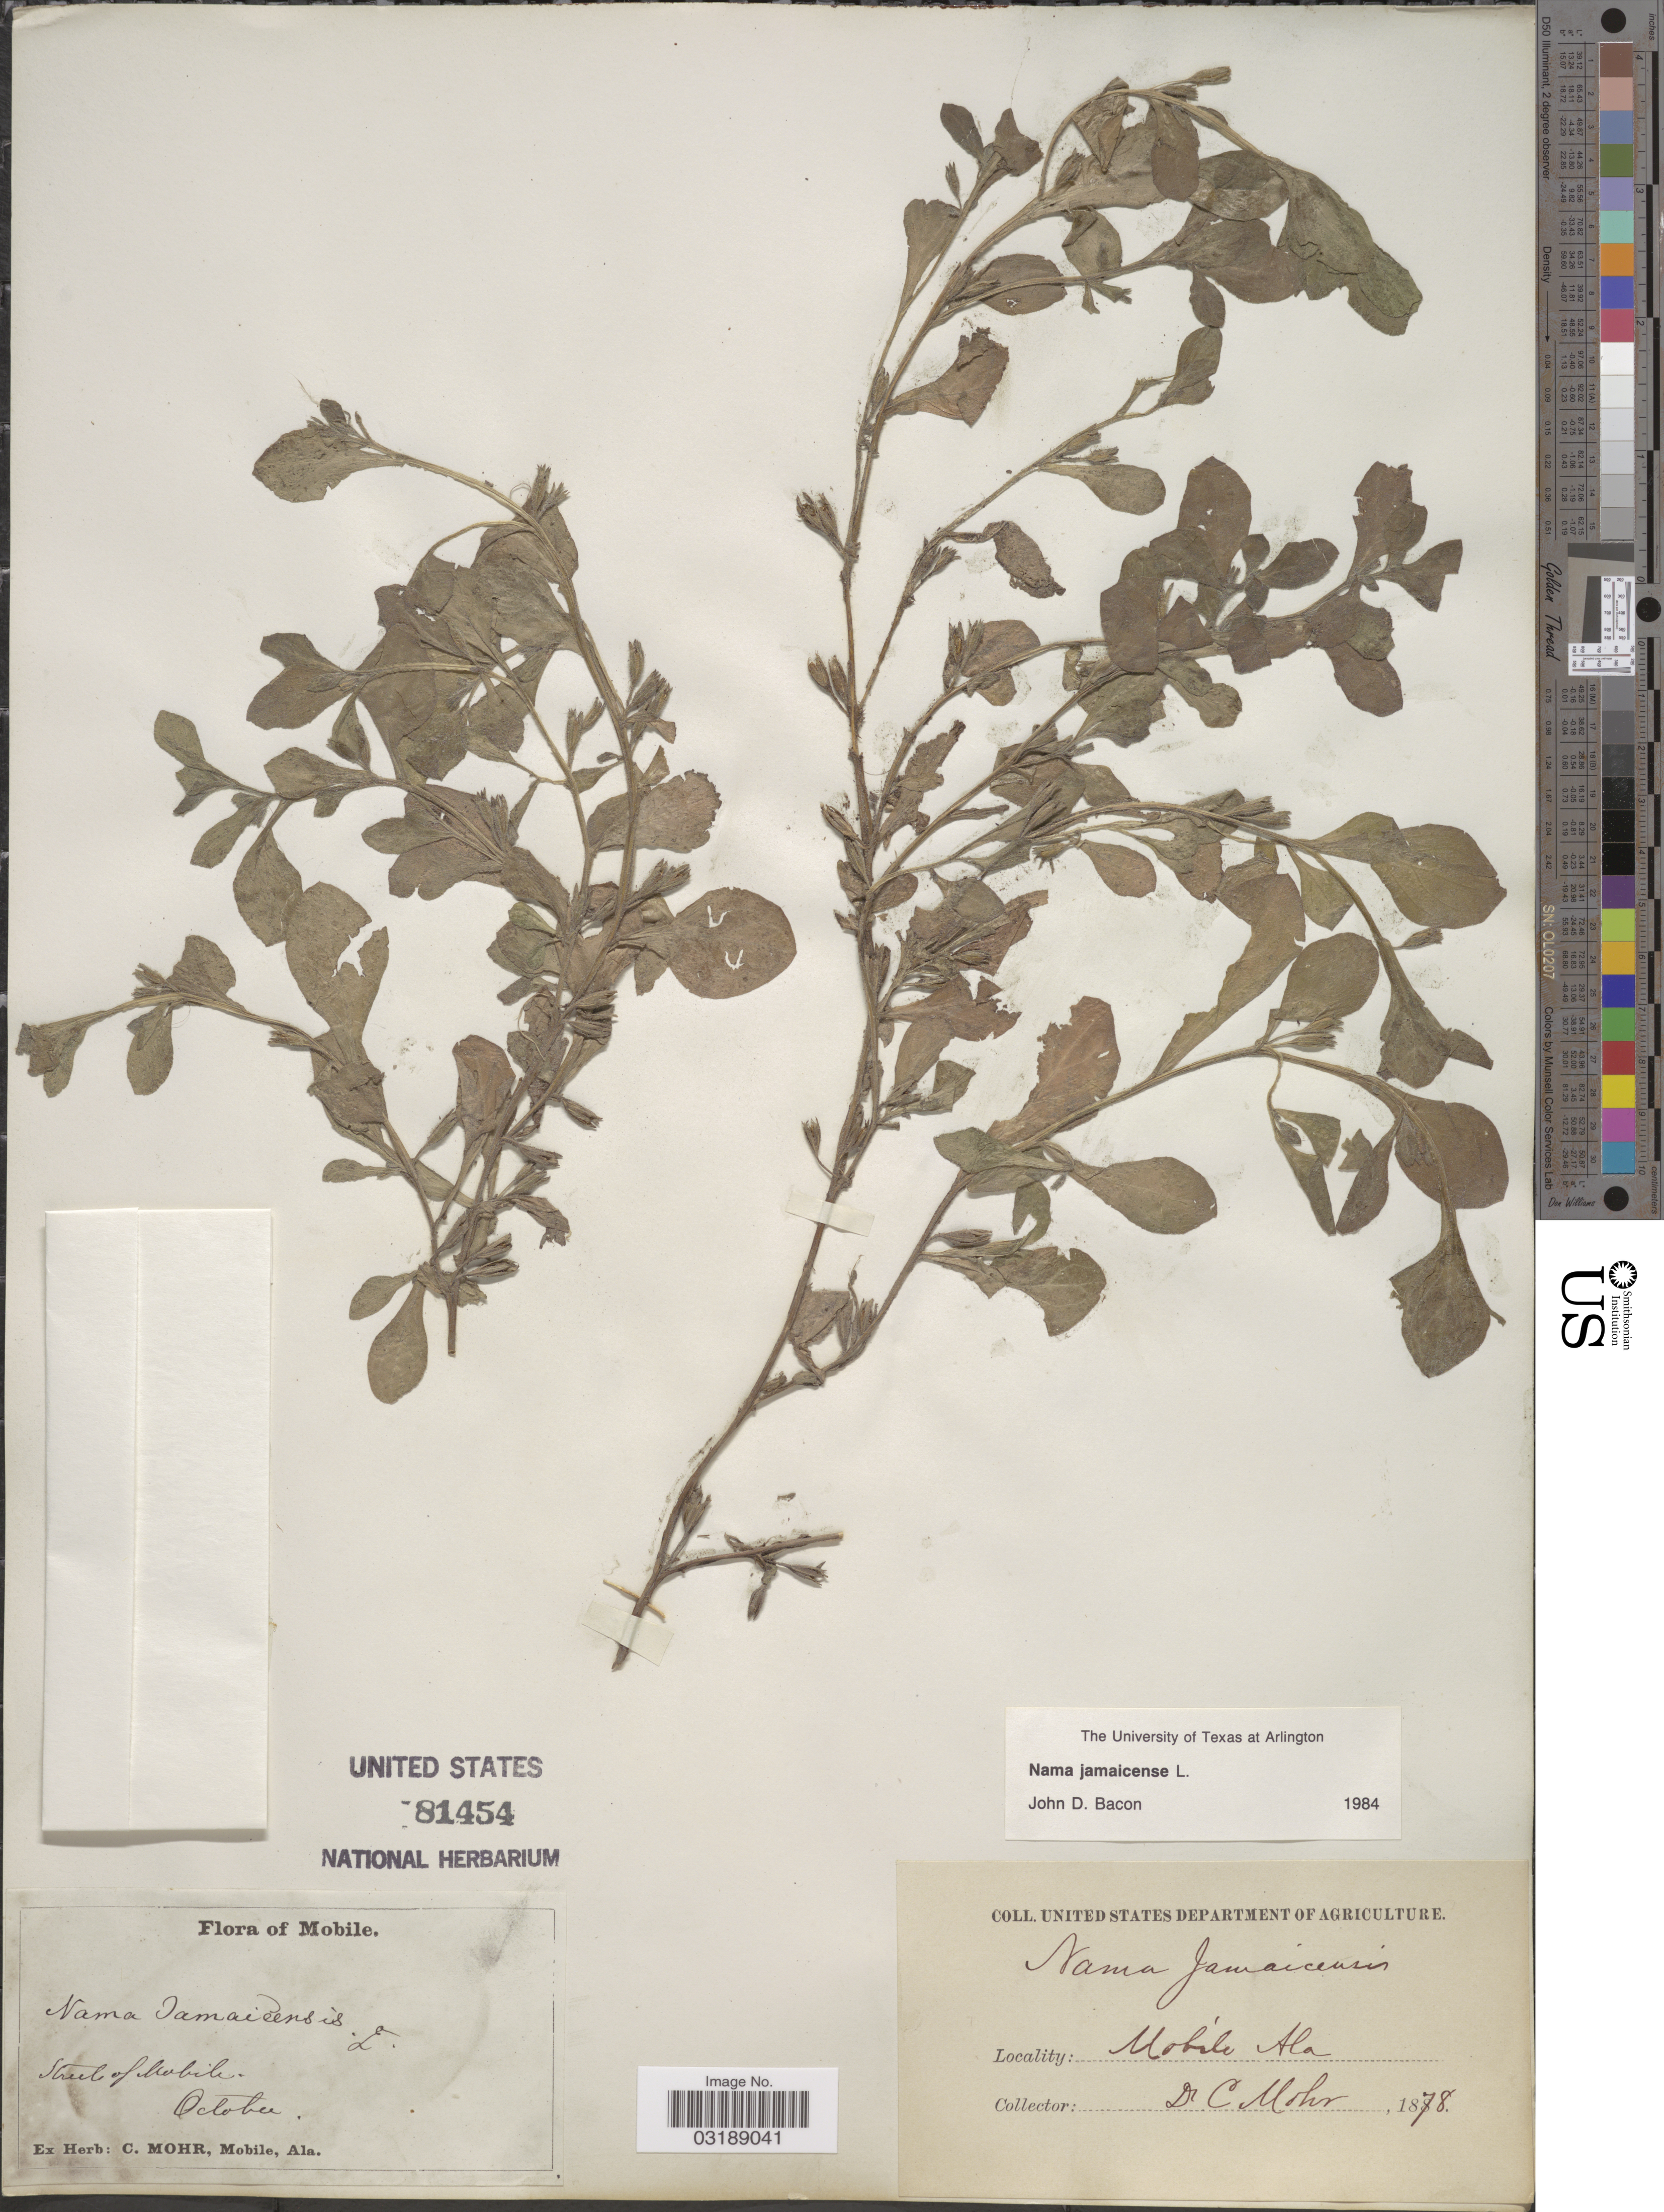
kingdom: Plantae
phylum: Tracheophyta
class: Magnoliopsida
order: Boraginales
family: Namaceae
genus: Nama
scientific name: Nama jamaicensis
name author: L.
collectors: C. T. Mohr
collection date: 1878-10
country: United States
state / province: Alabama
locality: Street of Mobile.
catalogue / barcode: US 81454